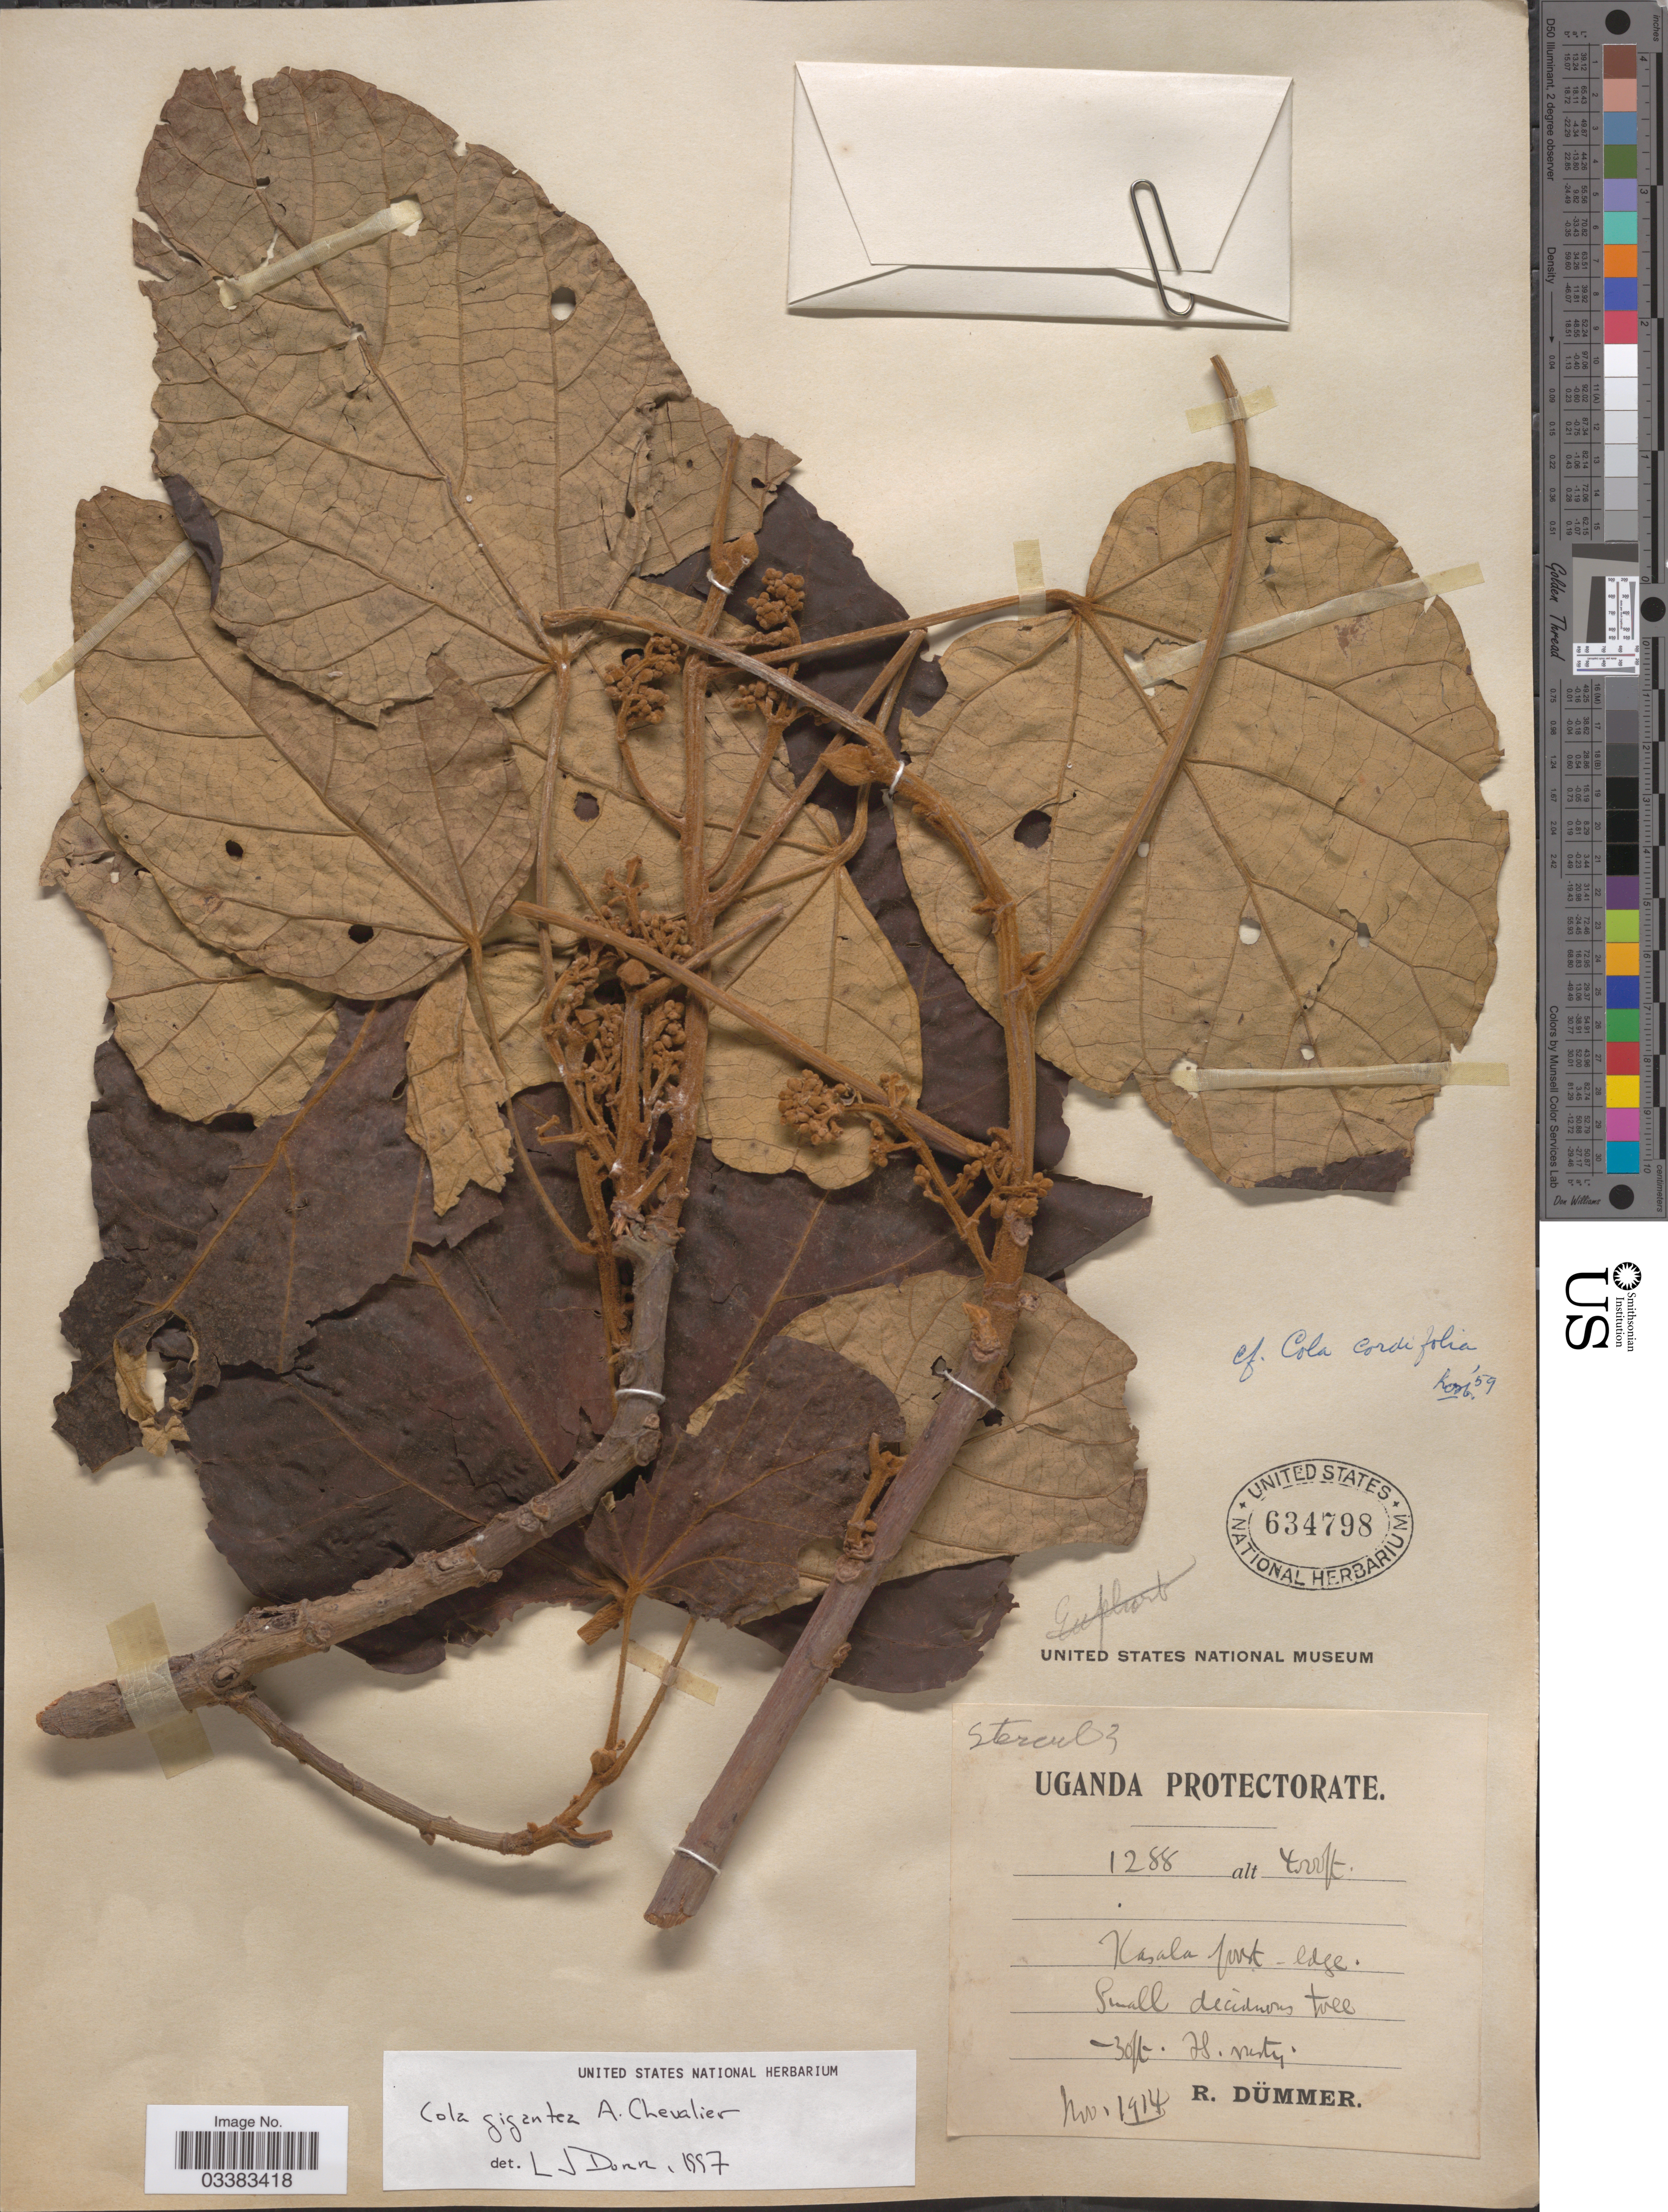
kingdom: Plantae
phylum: Tracheophyta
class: Magnoliopsida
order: Malvales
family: Malvaceae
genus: Cola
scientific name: Cola gigantea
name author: A. Chev.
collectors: R. A. Dümmer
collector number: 1288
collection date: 1914-11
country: Uganda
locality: Uganda Protectorate. Kasala forest - edge.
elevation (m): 9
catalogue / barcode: US 634798